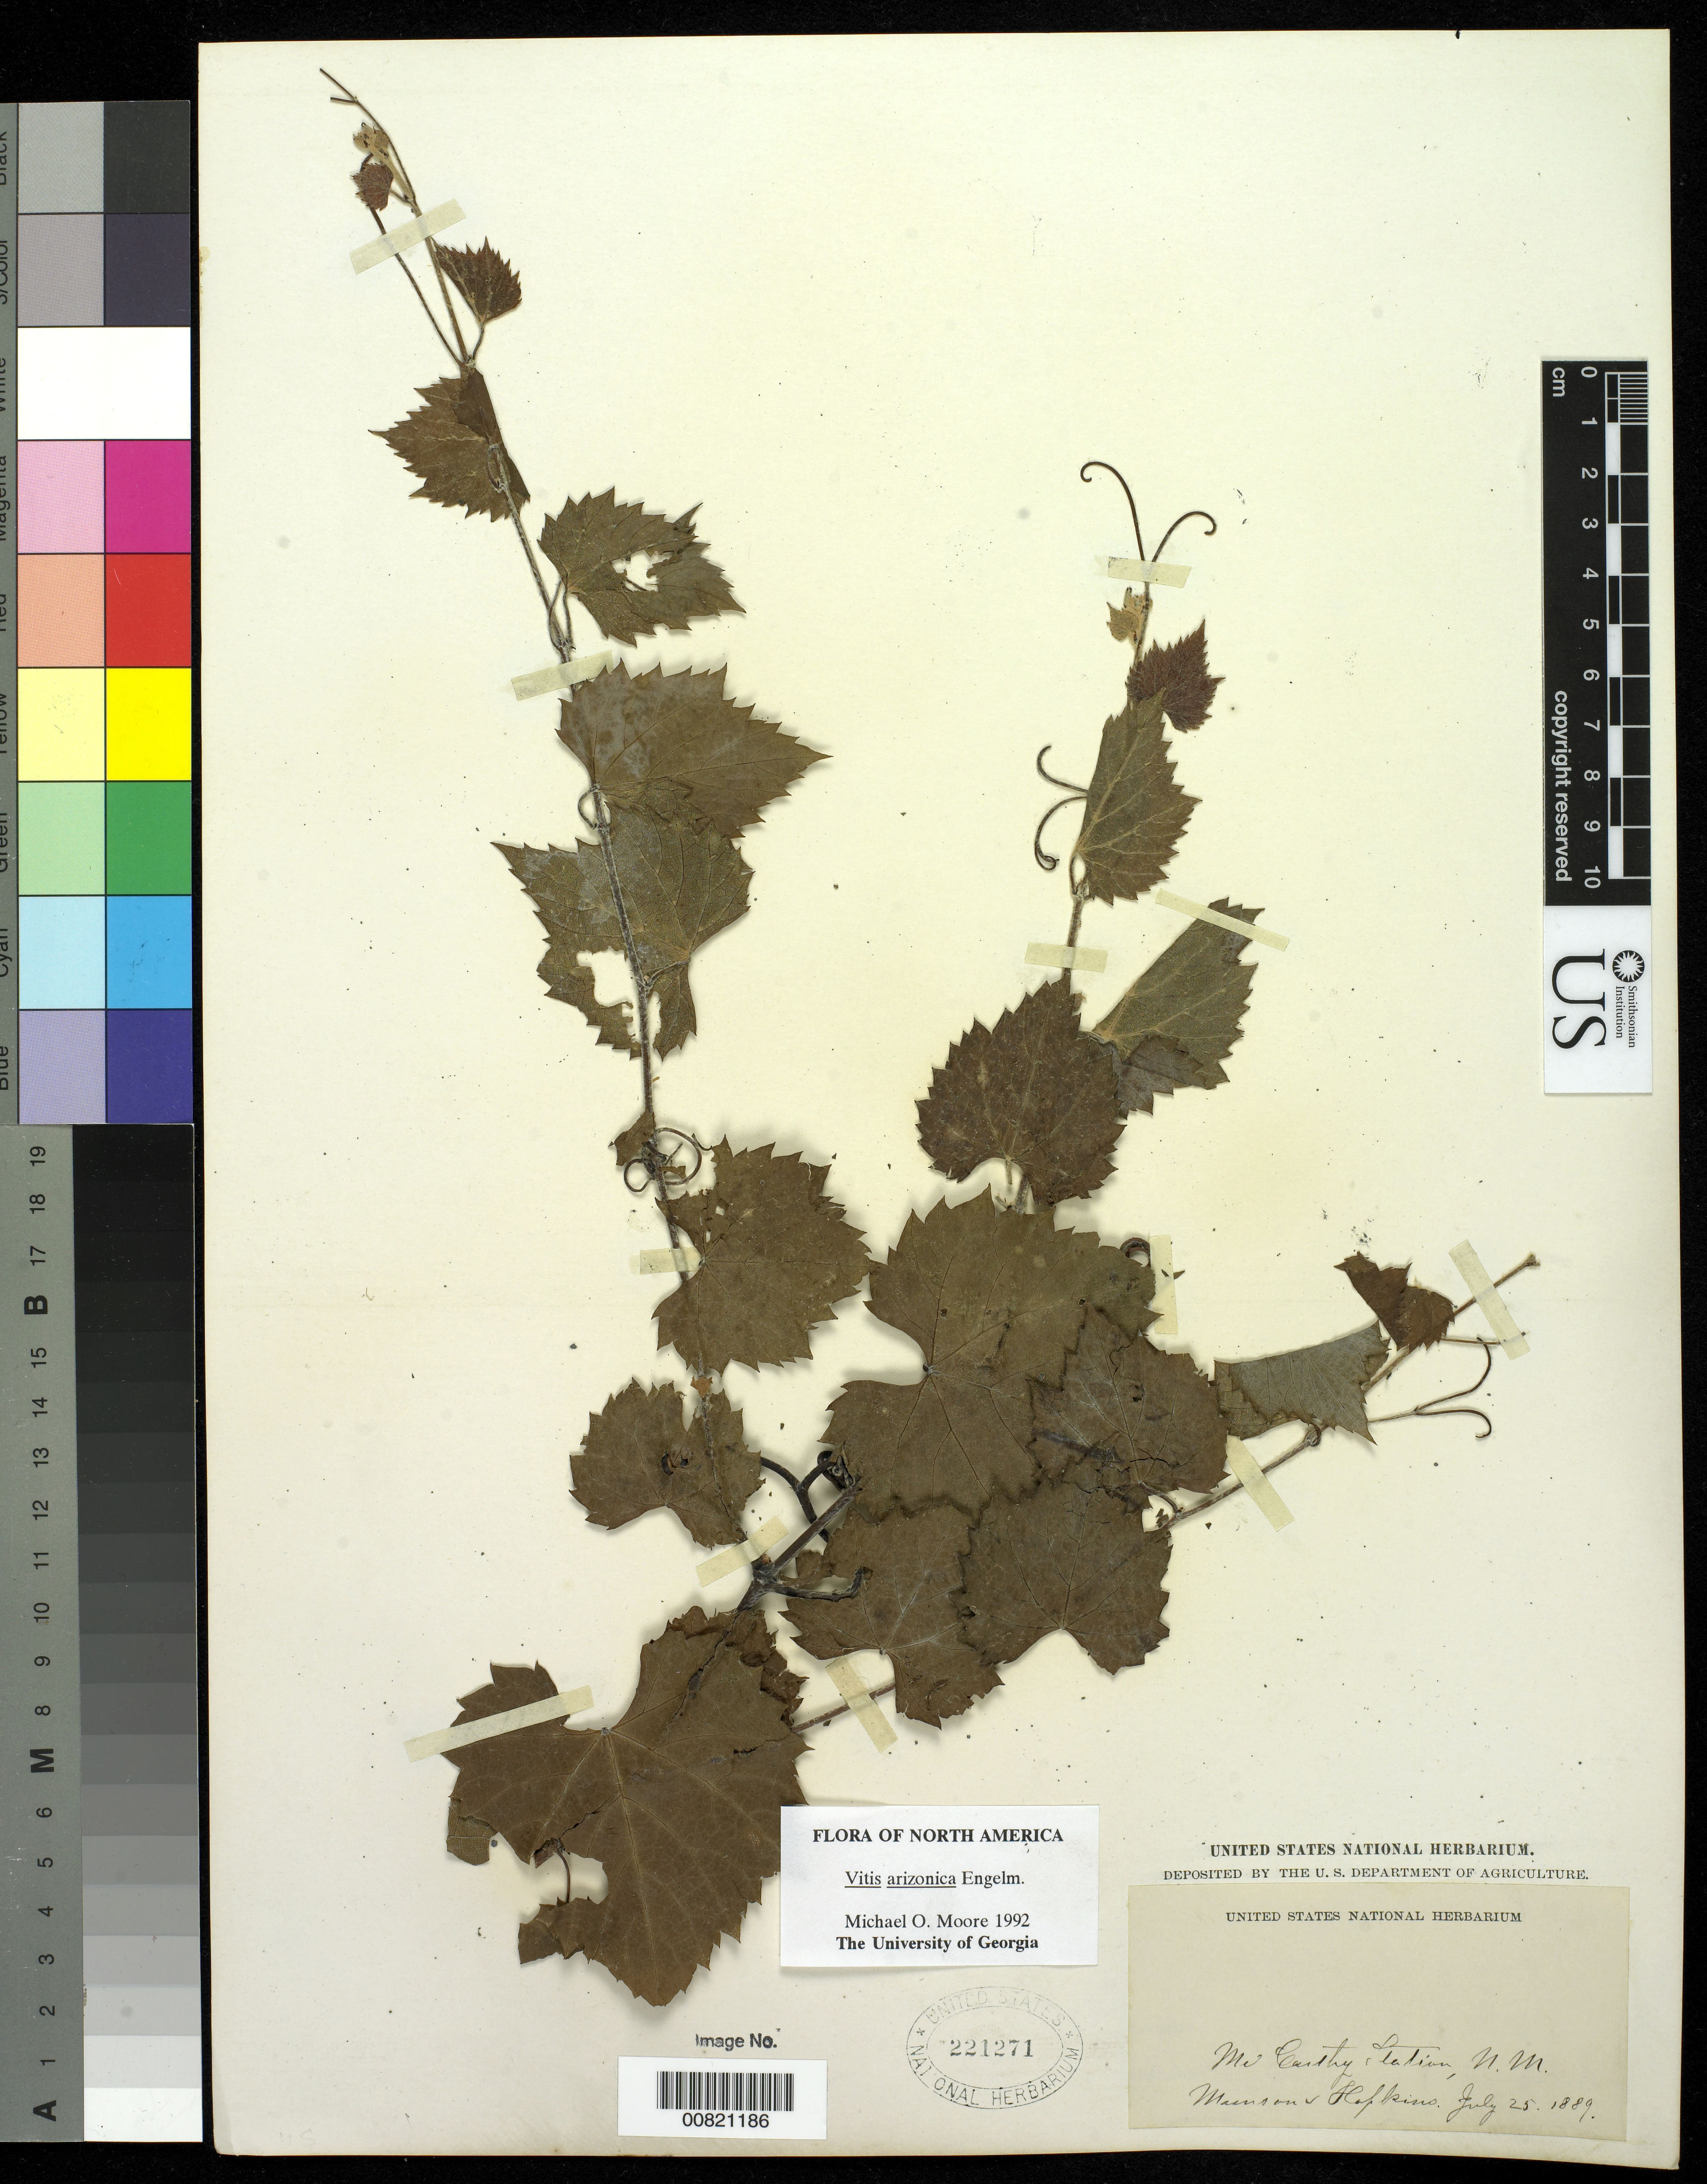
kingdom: Plantae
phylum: Tracheophyta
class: Magnoliopsida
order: Vitales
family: Vitaceae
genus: Vitis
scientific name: Vitis arizonica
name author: Engelm.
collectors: T. V. Munson & -. Hopkins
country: United States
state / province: New Mexico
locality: Mc Carthy Station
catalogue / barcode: US 221271